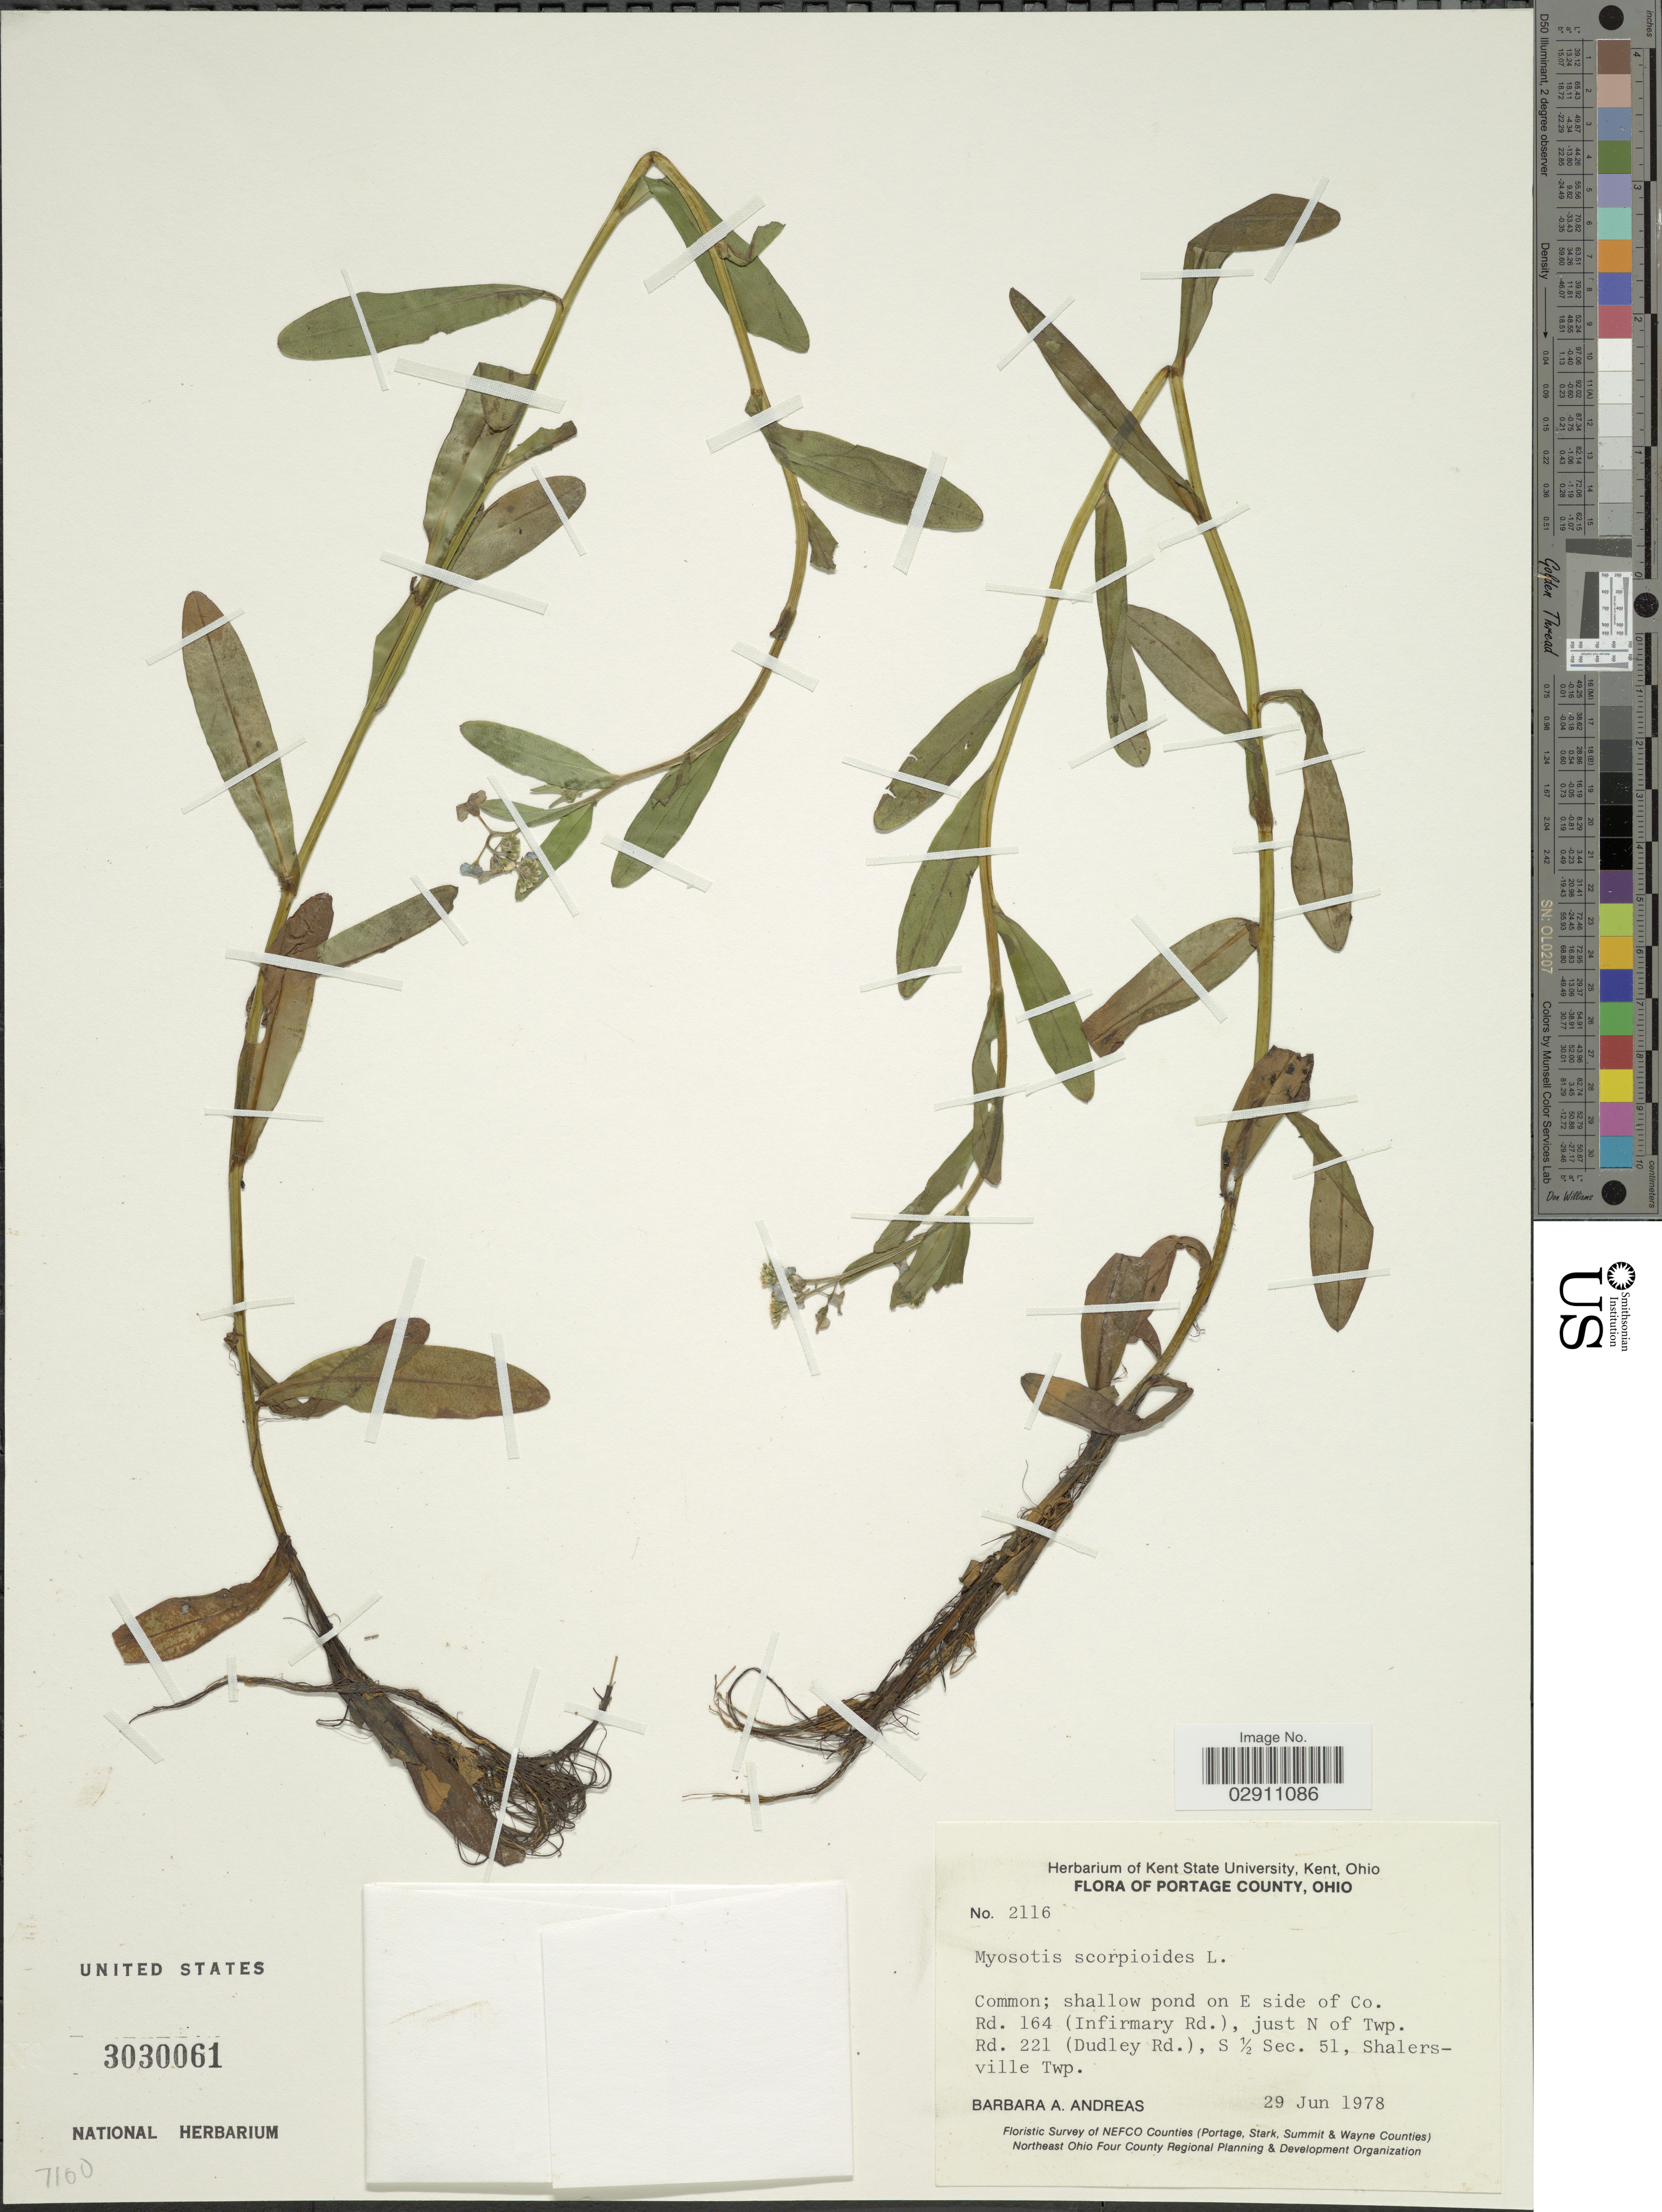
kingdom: Plantae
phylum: Tracheophyta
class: Magnoliopsida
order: Boraginales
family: Boraginaceae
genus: Myosotis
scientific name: Myosotis scorpioides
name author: L.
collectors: B. A. Andreas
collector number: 2116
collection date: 1978-06-29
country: United States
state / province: Ohio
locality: Portage County, shallow pond on E side of Co., Rd. 164 (Infirmary Rd.), just N of Twp. Rd. 221 (Dudley Rd.), S 1/2 Sec. 51, Shalersville Twp.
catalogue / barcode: US 3030061